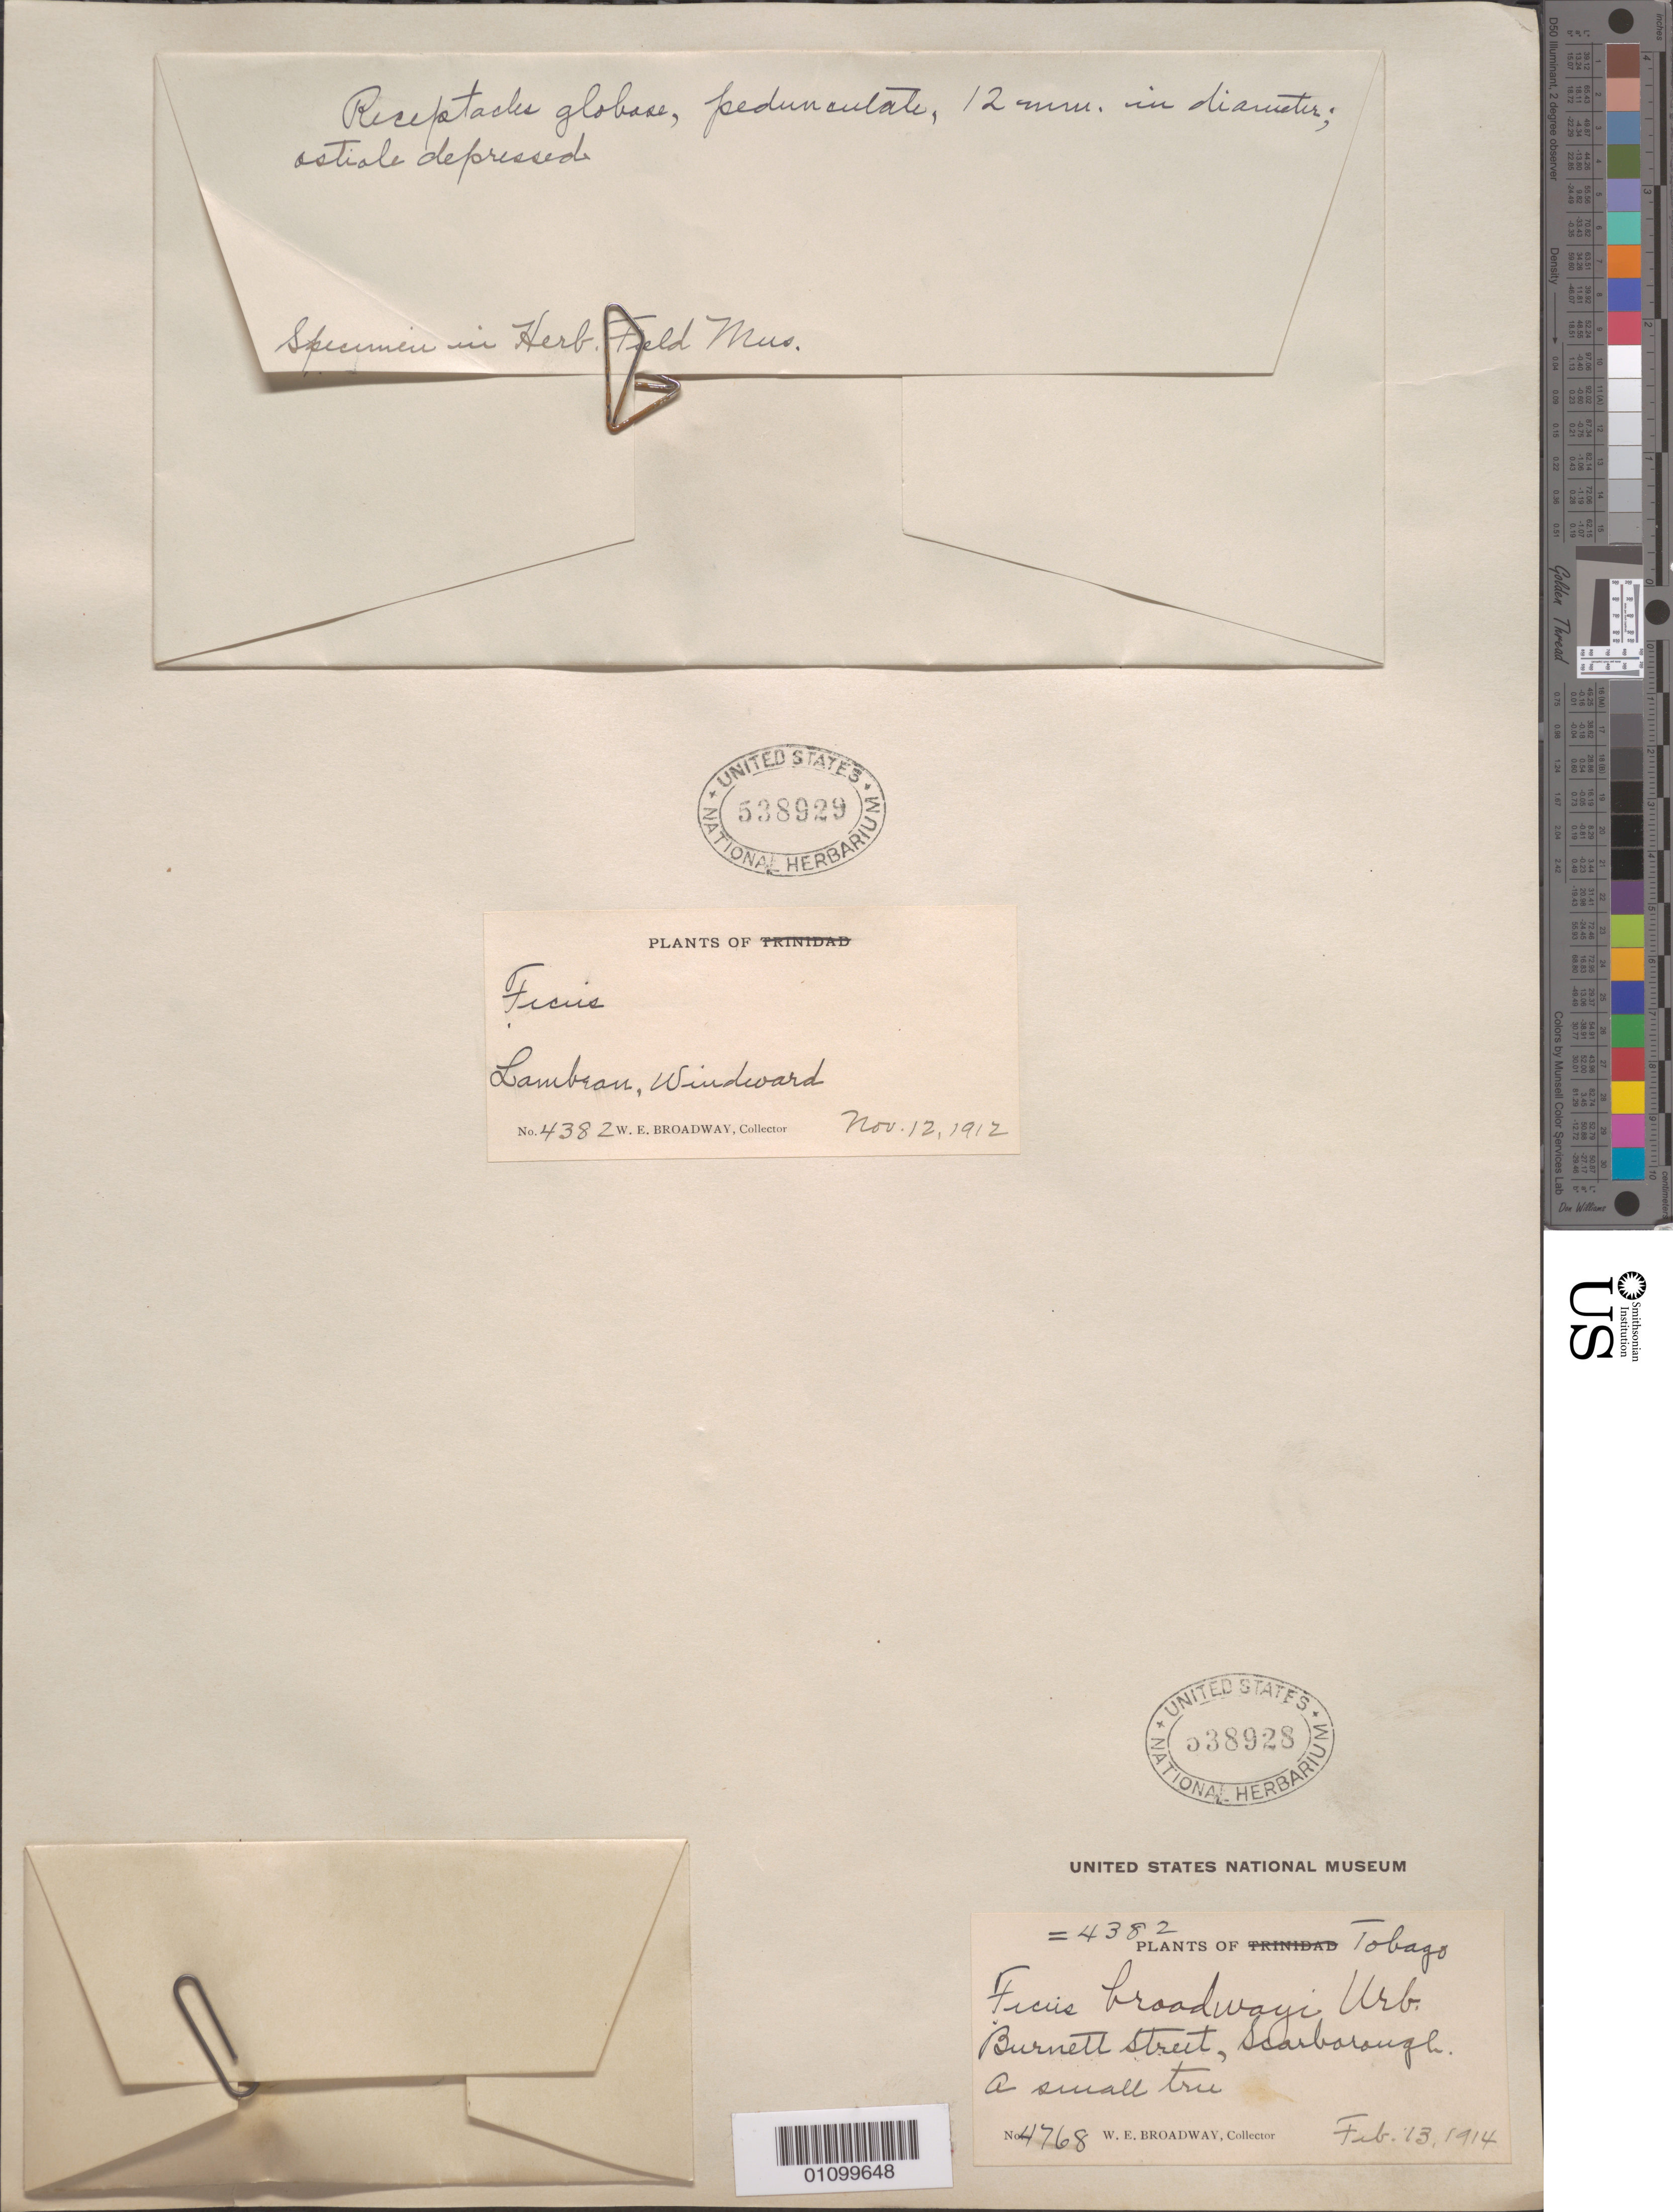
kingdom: Plantae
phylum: Tracheophyta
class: Magnoliopsida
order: Rosales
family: Moraceae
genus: Ficus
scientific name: Ficus broadwayi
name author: Urb.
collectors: W. E. Broadway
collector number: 4382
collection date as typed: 13 Feb 1914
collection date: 1914-02-13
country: Trinidad and Tobago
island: Tobago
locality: Burnett Street, Scarborough.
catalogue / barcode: US 538928